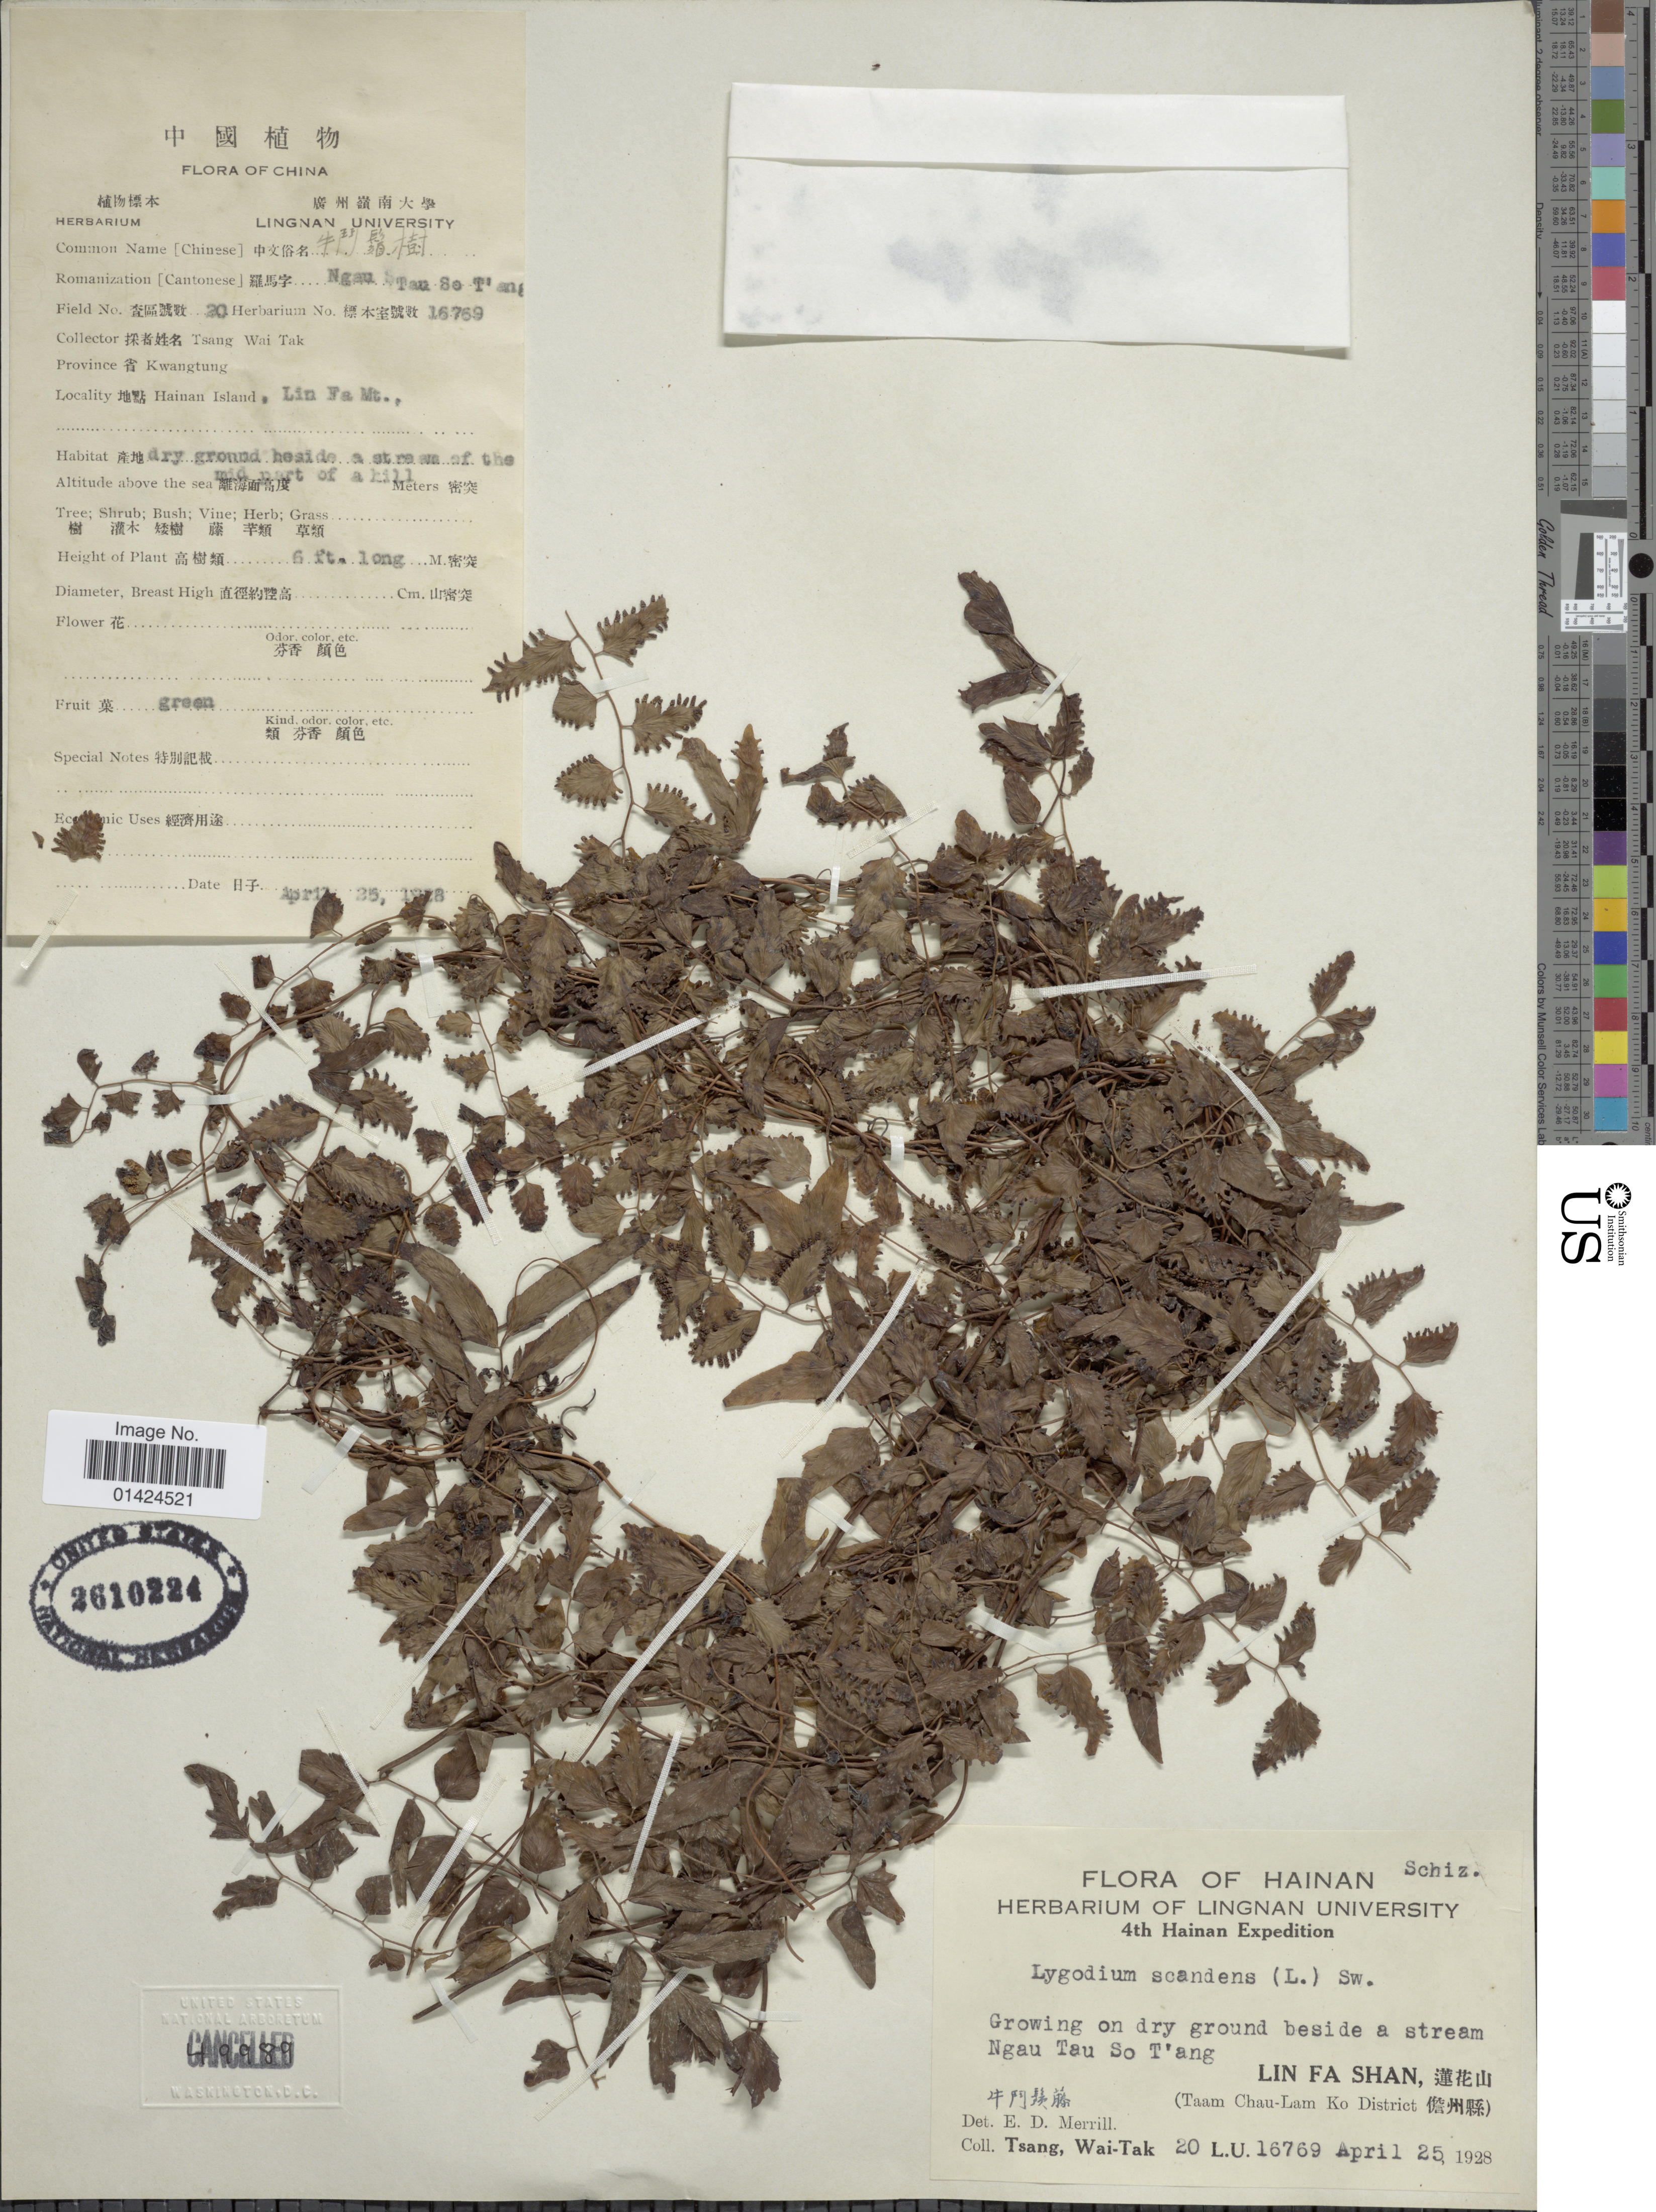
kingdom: Plantae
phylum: Tracheophyta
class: Polypodiopsida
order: Schizaeales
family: Lygodiaceae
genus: Lygodium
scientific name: Lygodium microphyllum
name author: (Cav.) R. Br.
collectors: W. T. Tsang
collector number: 20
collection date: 1928-04-25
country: China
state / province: Guangdong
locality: Kwangtung. Hainan Island, Lin Fa Mt. Growing on dry ground beside a stream Ngau Tau So T'ang. Lin Fa Shan, (Taam Chau-Lam Ko District).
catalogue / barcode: US 2610224